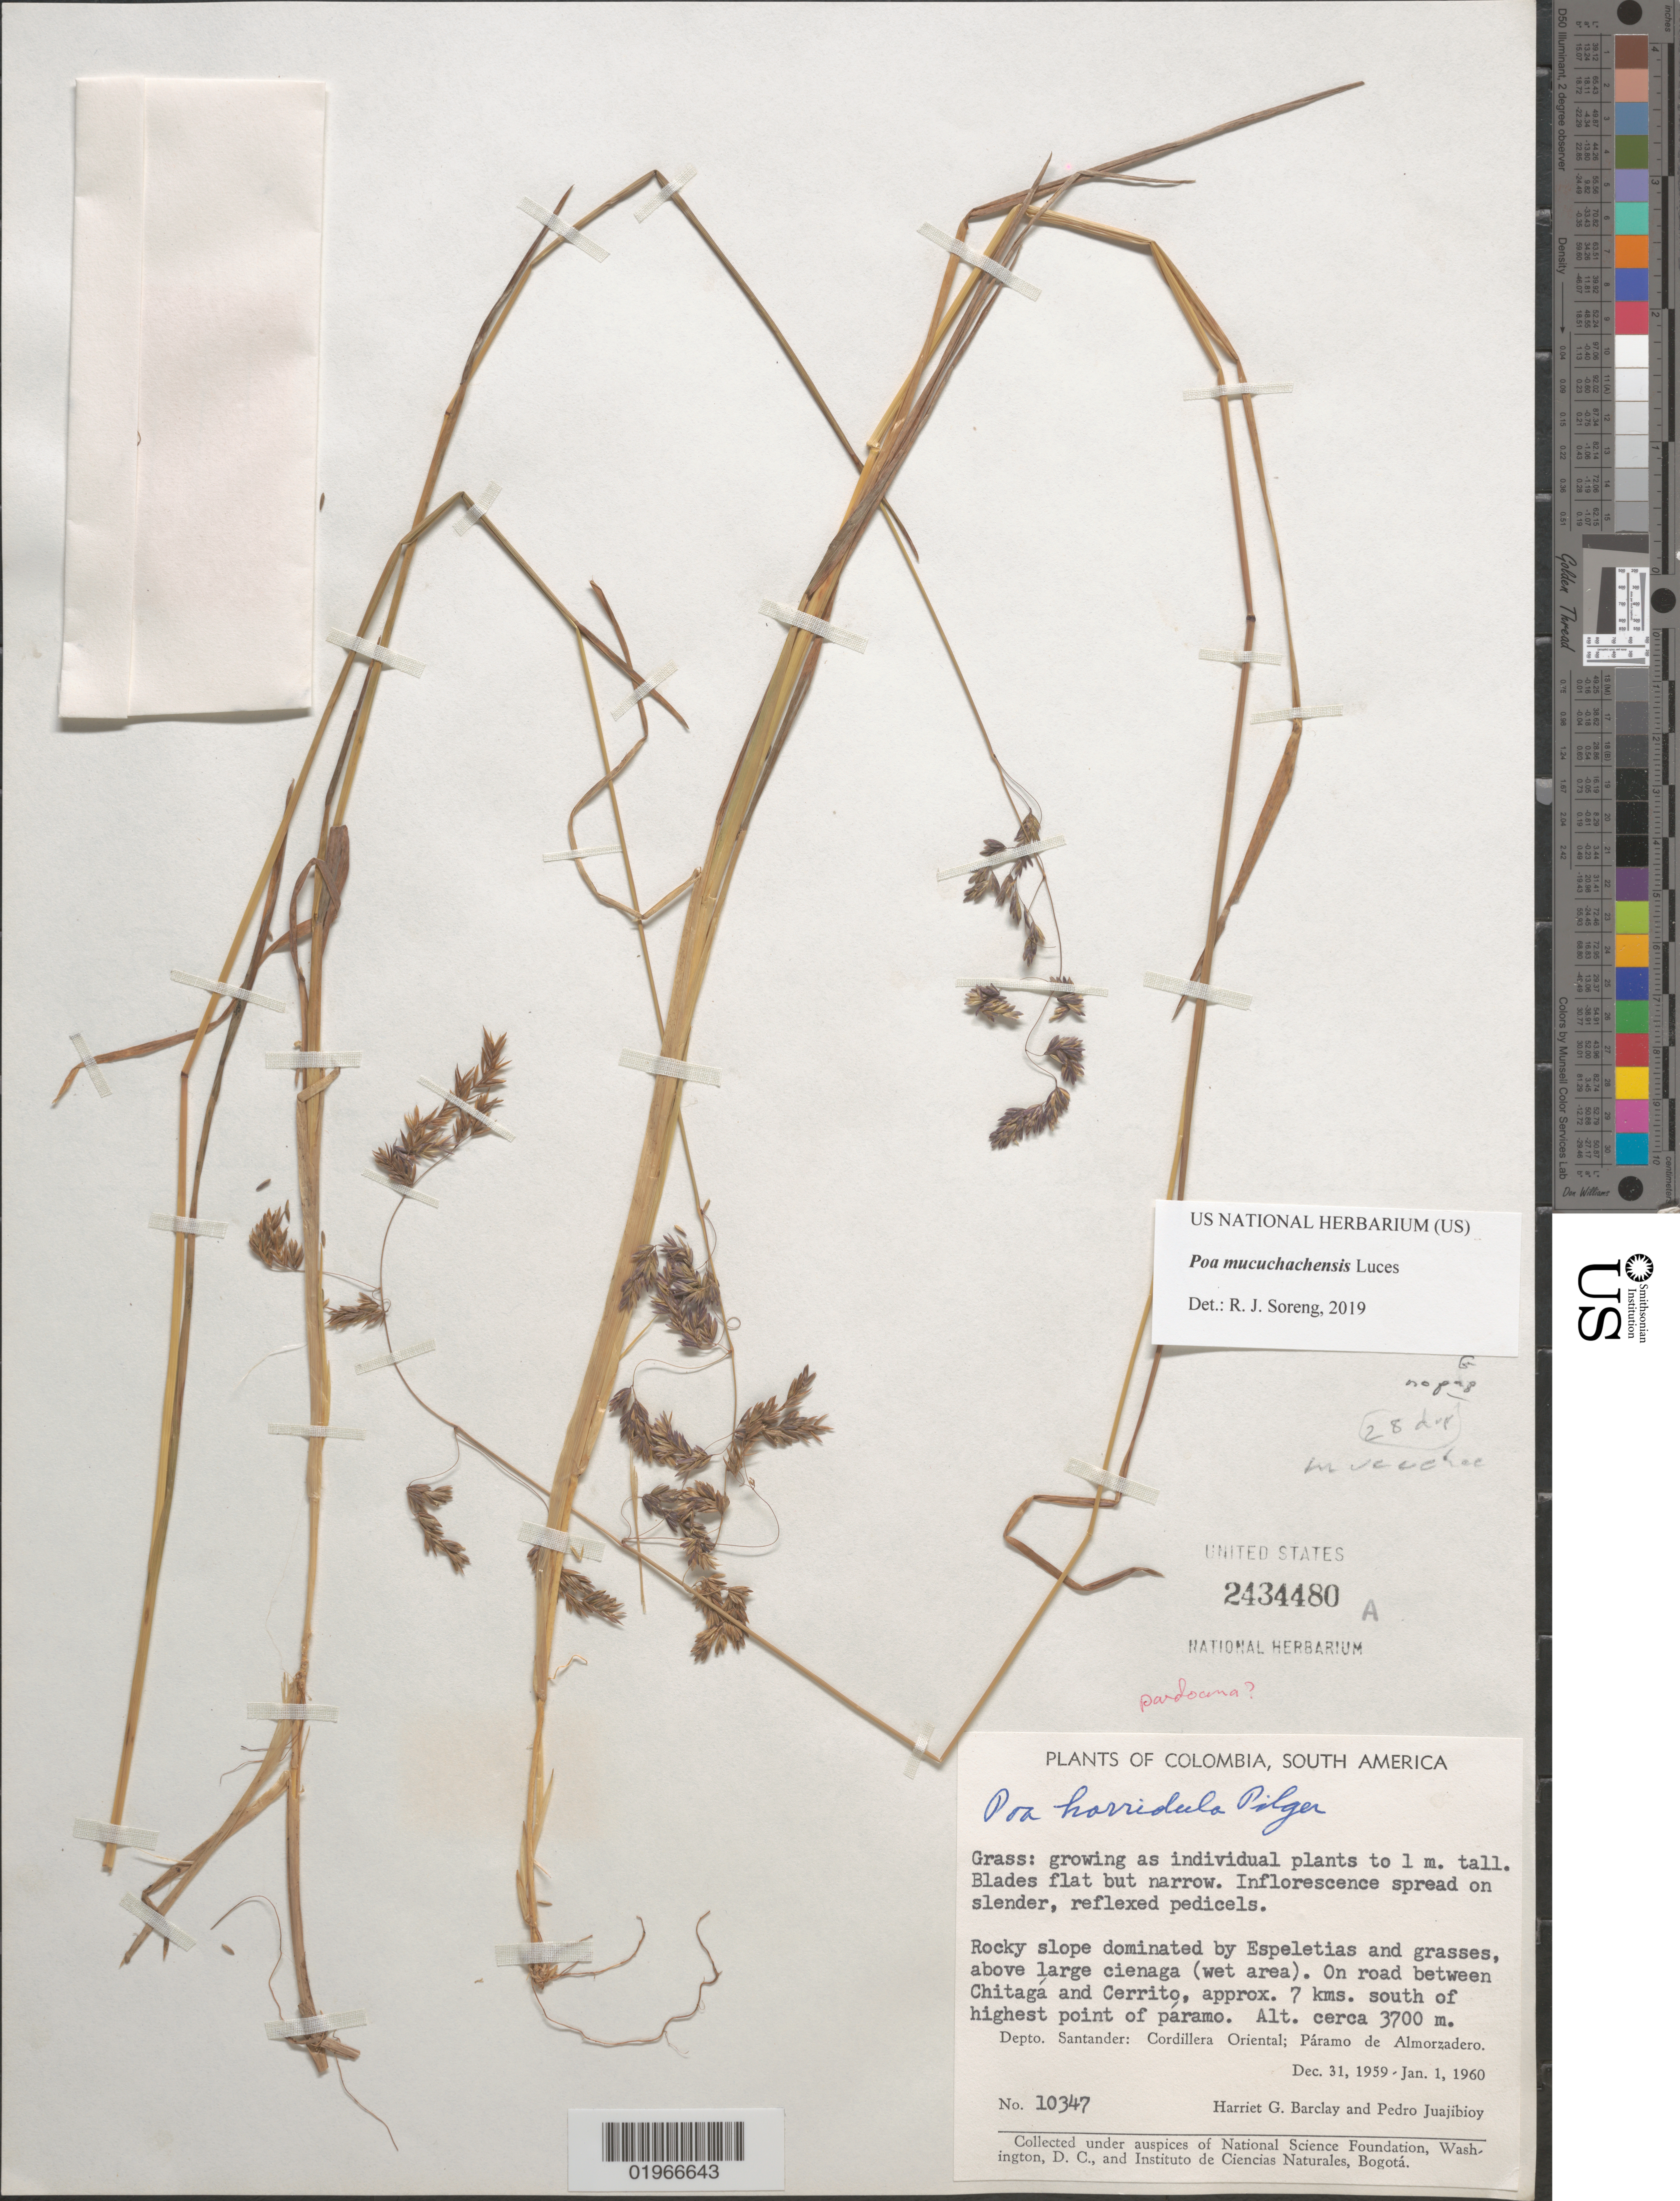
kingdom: Plantae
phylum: Tracheophyta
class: Liliopsida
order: Poales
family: Poaceae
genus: Poa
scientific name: Poa mucuchachensis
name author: Luces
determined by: Soreng, Robert J., Research Associate (BOT), Smithsonian Institution - National Museum of Natural History (UNITED STATES)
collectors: H. G. Barclay & P. Juajibioy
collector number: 10347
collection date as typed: Dec. 31, 1959 - Jan 1, 1960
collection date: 1959-12-31/1960-01-01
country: Colombia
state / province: Santander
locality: Above large cienaga. On road between Chitaga and Cerrito. approx. 7 kms. south of highest point of paramo. Paramo del Almorzadero.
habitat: Rocky slope above large cienaga (wet area).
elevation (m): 3700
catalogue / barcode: US 2434480A